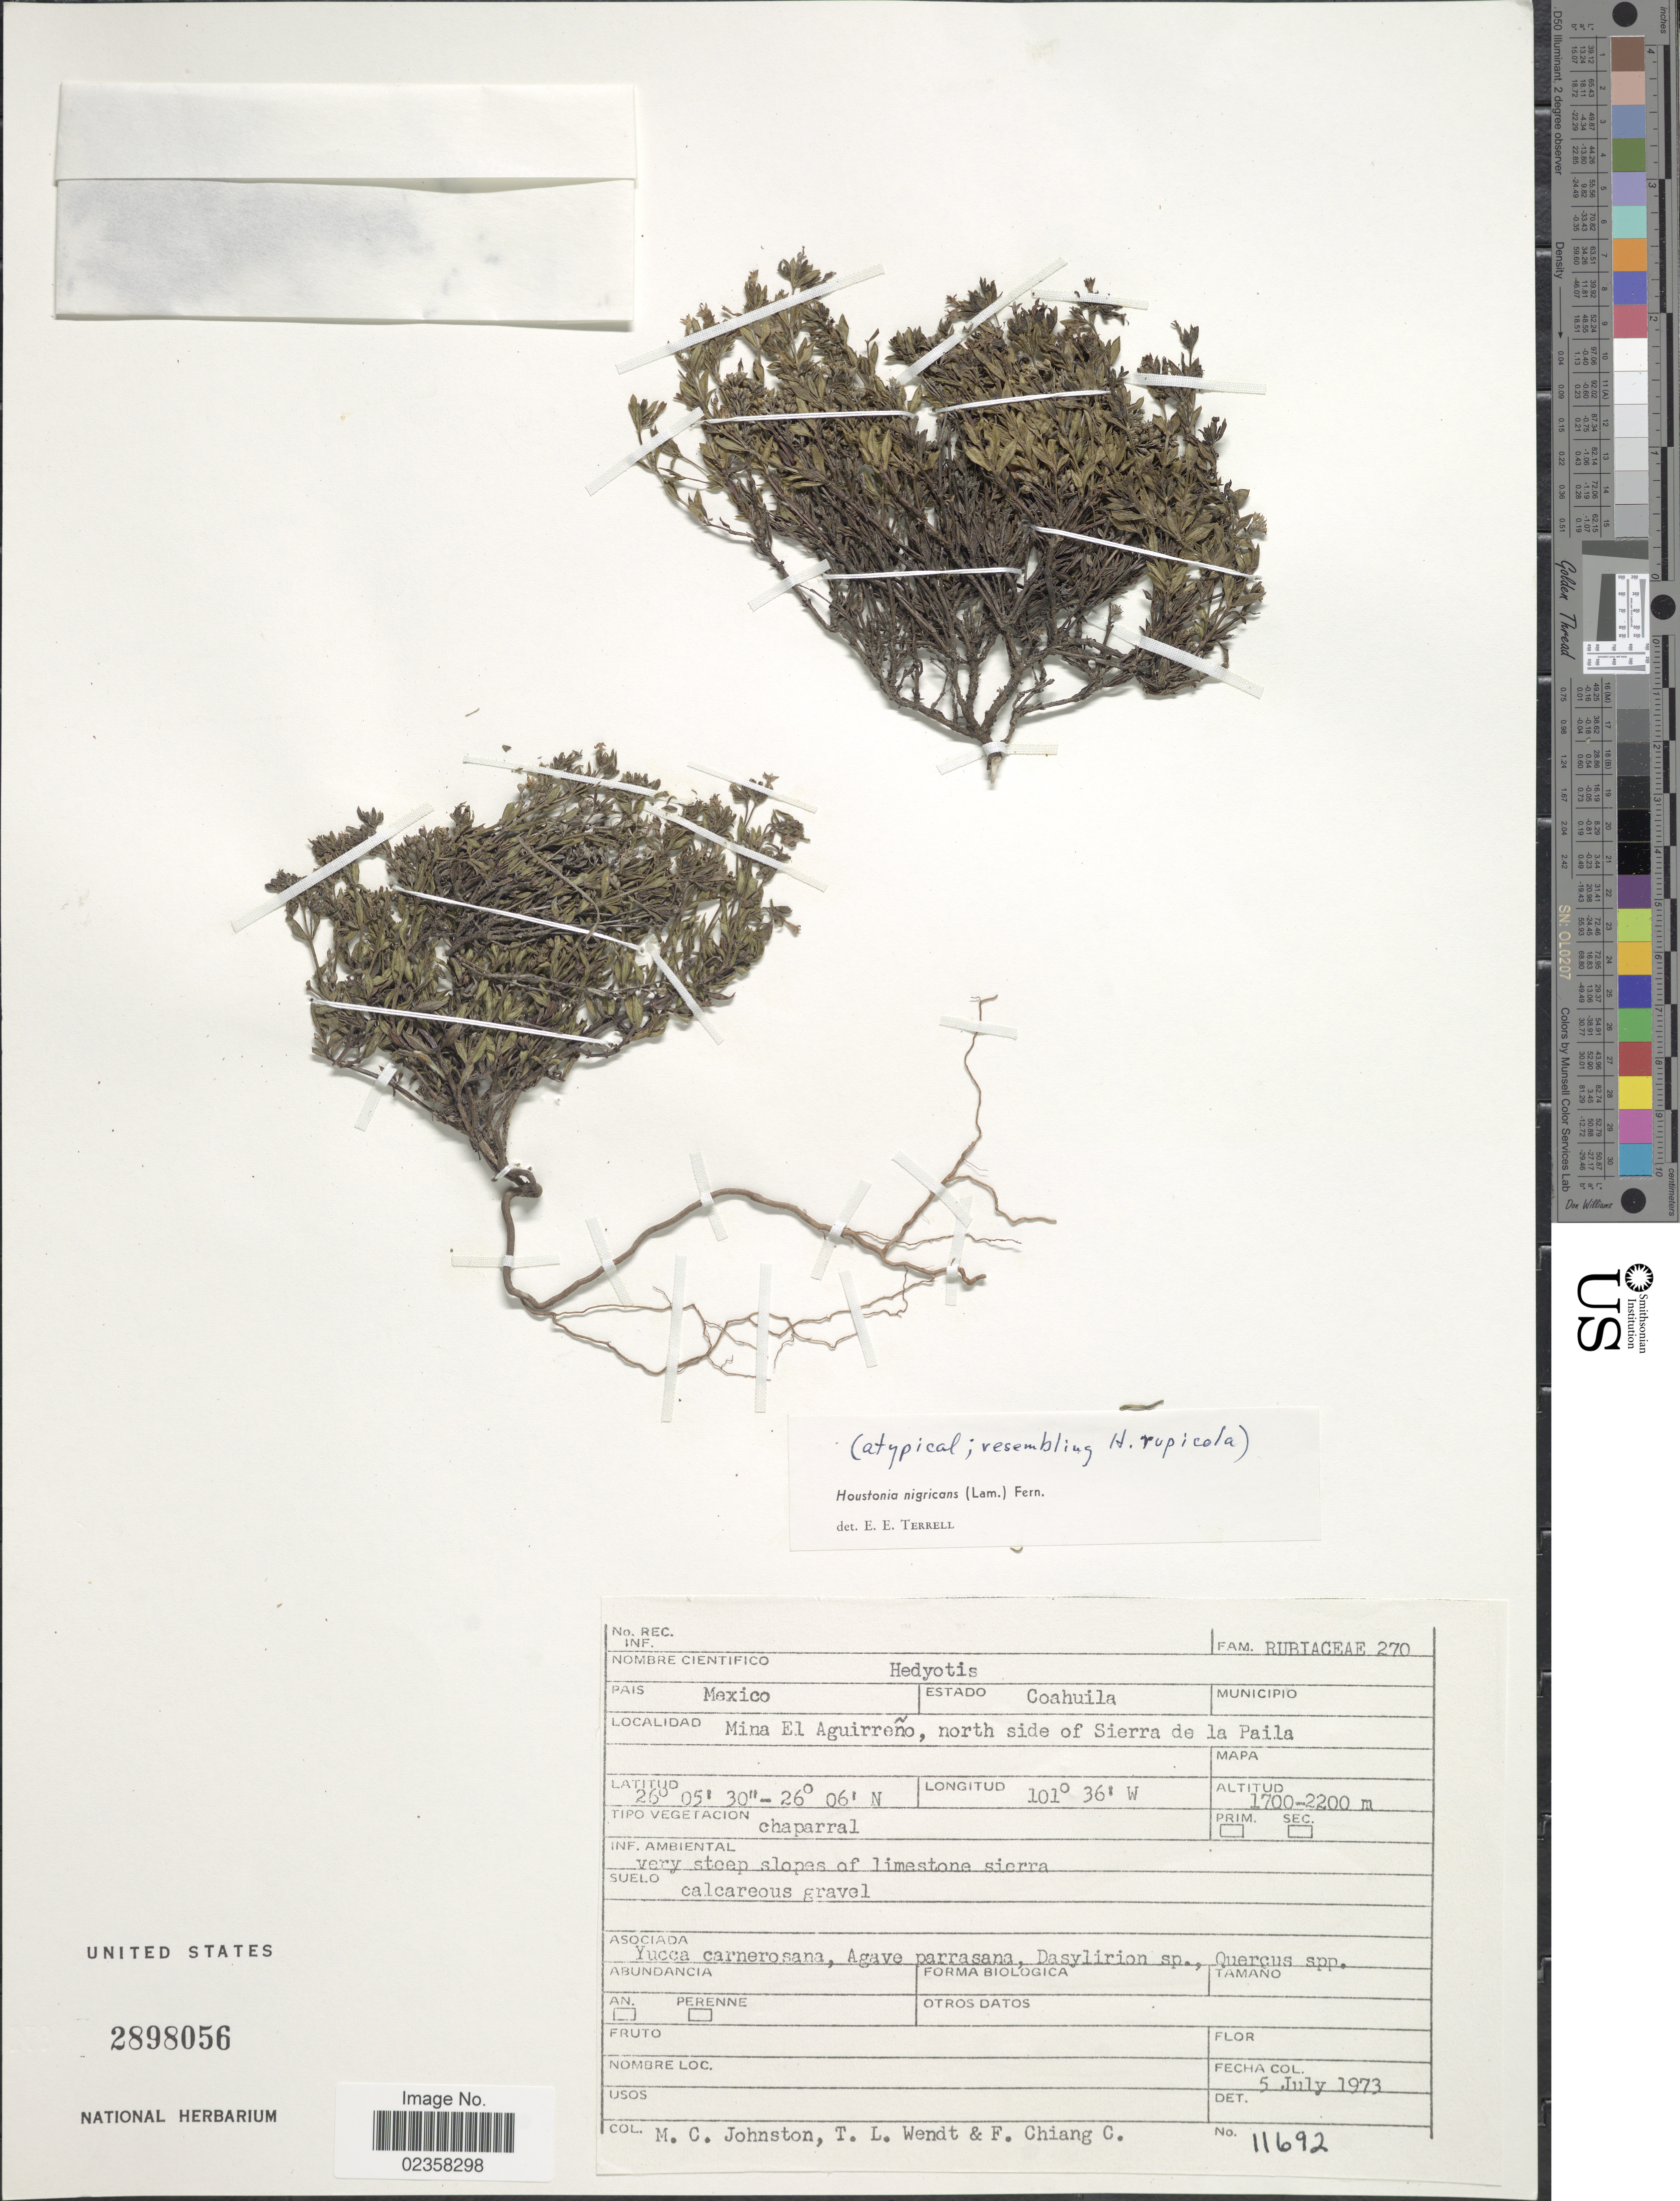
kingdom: Plantae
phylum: Tracheophyta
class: Magnoliopsida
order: Gentianales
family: Rubiaceae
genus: Houstonia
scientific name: Houstonia nigricans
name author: (Lam.) Fernald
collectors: M. Johnston, T. L. Wendt & F. Chiang C.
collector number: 11692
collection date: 1973-07-05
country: Mexico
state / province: Coahuila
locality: Mina El Aguirreno, north side of Sierra de la Paila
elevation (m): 1700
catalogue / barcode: US 2898056